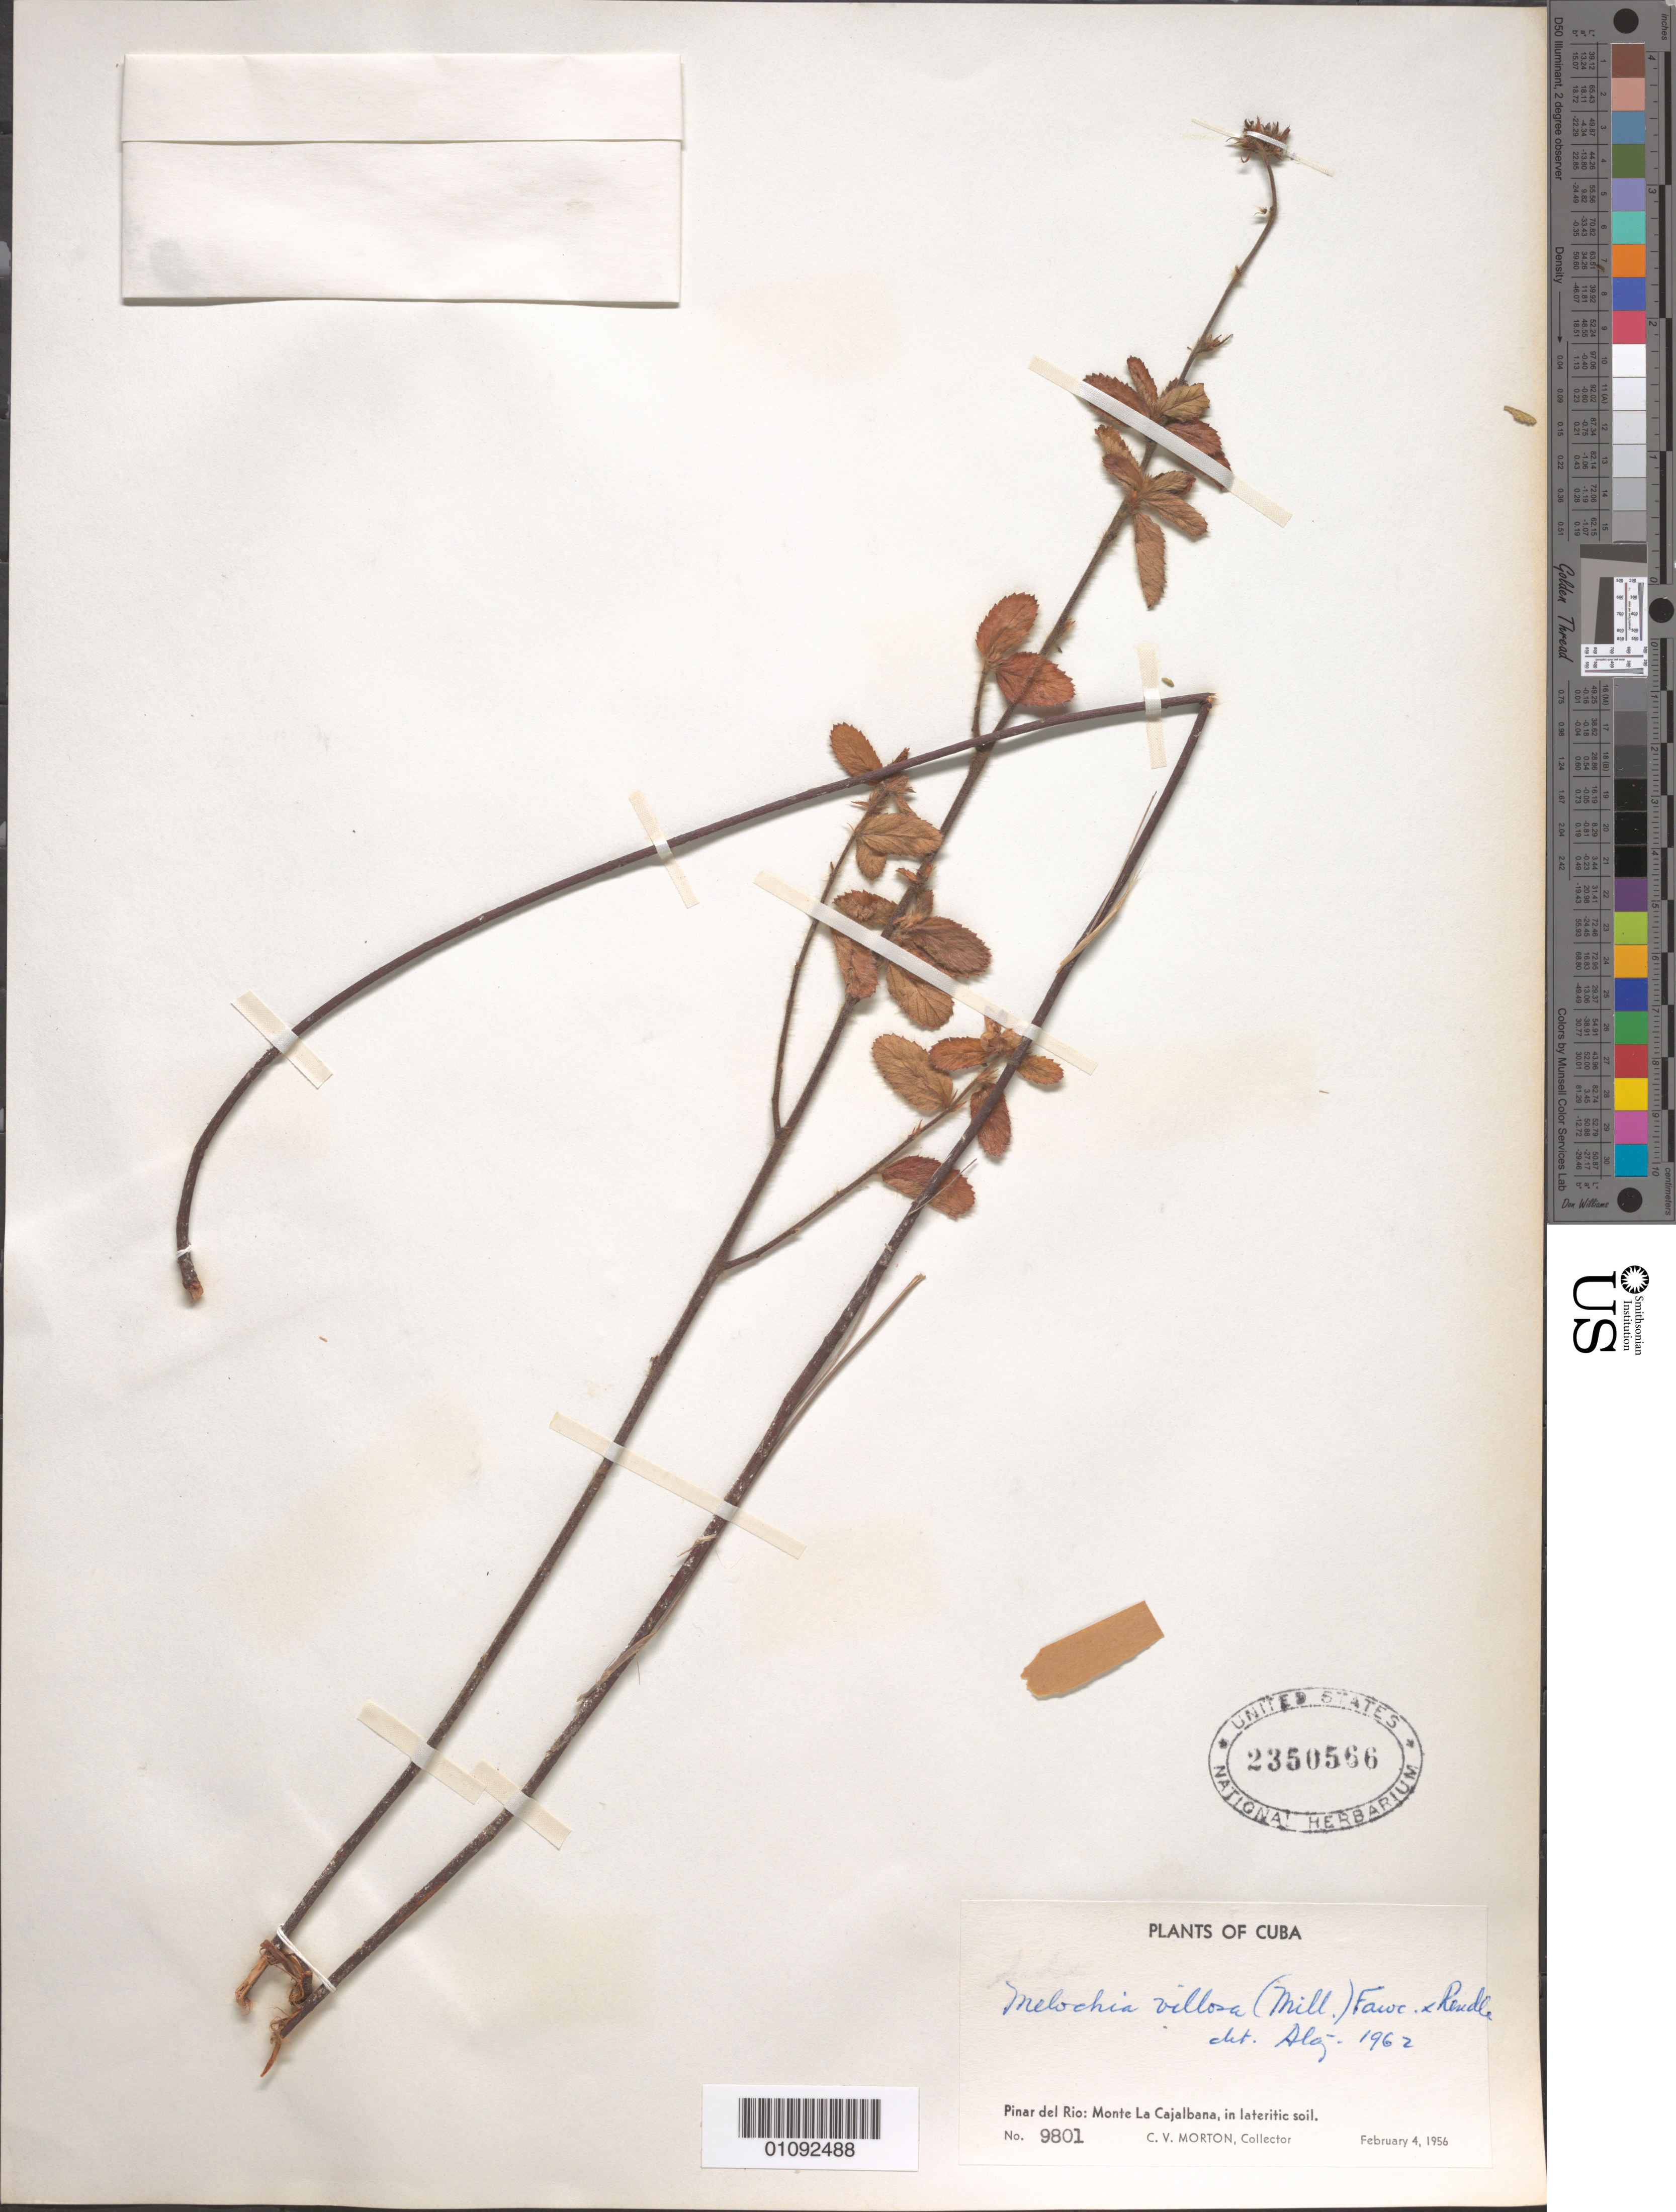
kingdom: Plantae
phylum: Tracheophyta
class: Magnoliopsida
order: Malvales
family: Malvaceae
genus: Melochia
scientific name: Melochia spicata var. spicata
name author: (L.) Fryxell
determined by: Dorr, L. J., (BOT), Smithsonian Institution - National Museum of Natural History (UNITED STATES)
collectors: C. V. Morton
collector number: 9801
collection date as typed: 04 Feb 1956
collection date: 1956-02-04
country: Cuba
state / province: Pinar del Rio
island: Cuba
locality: Monte La Cajalbana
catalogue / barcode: US 2350566